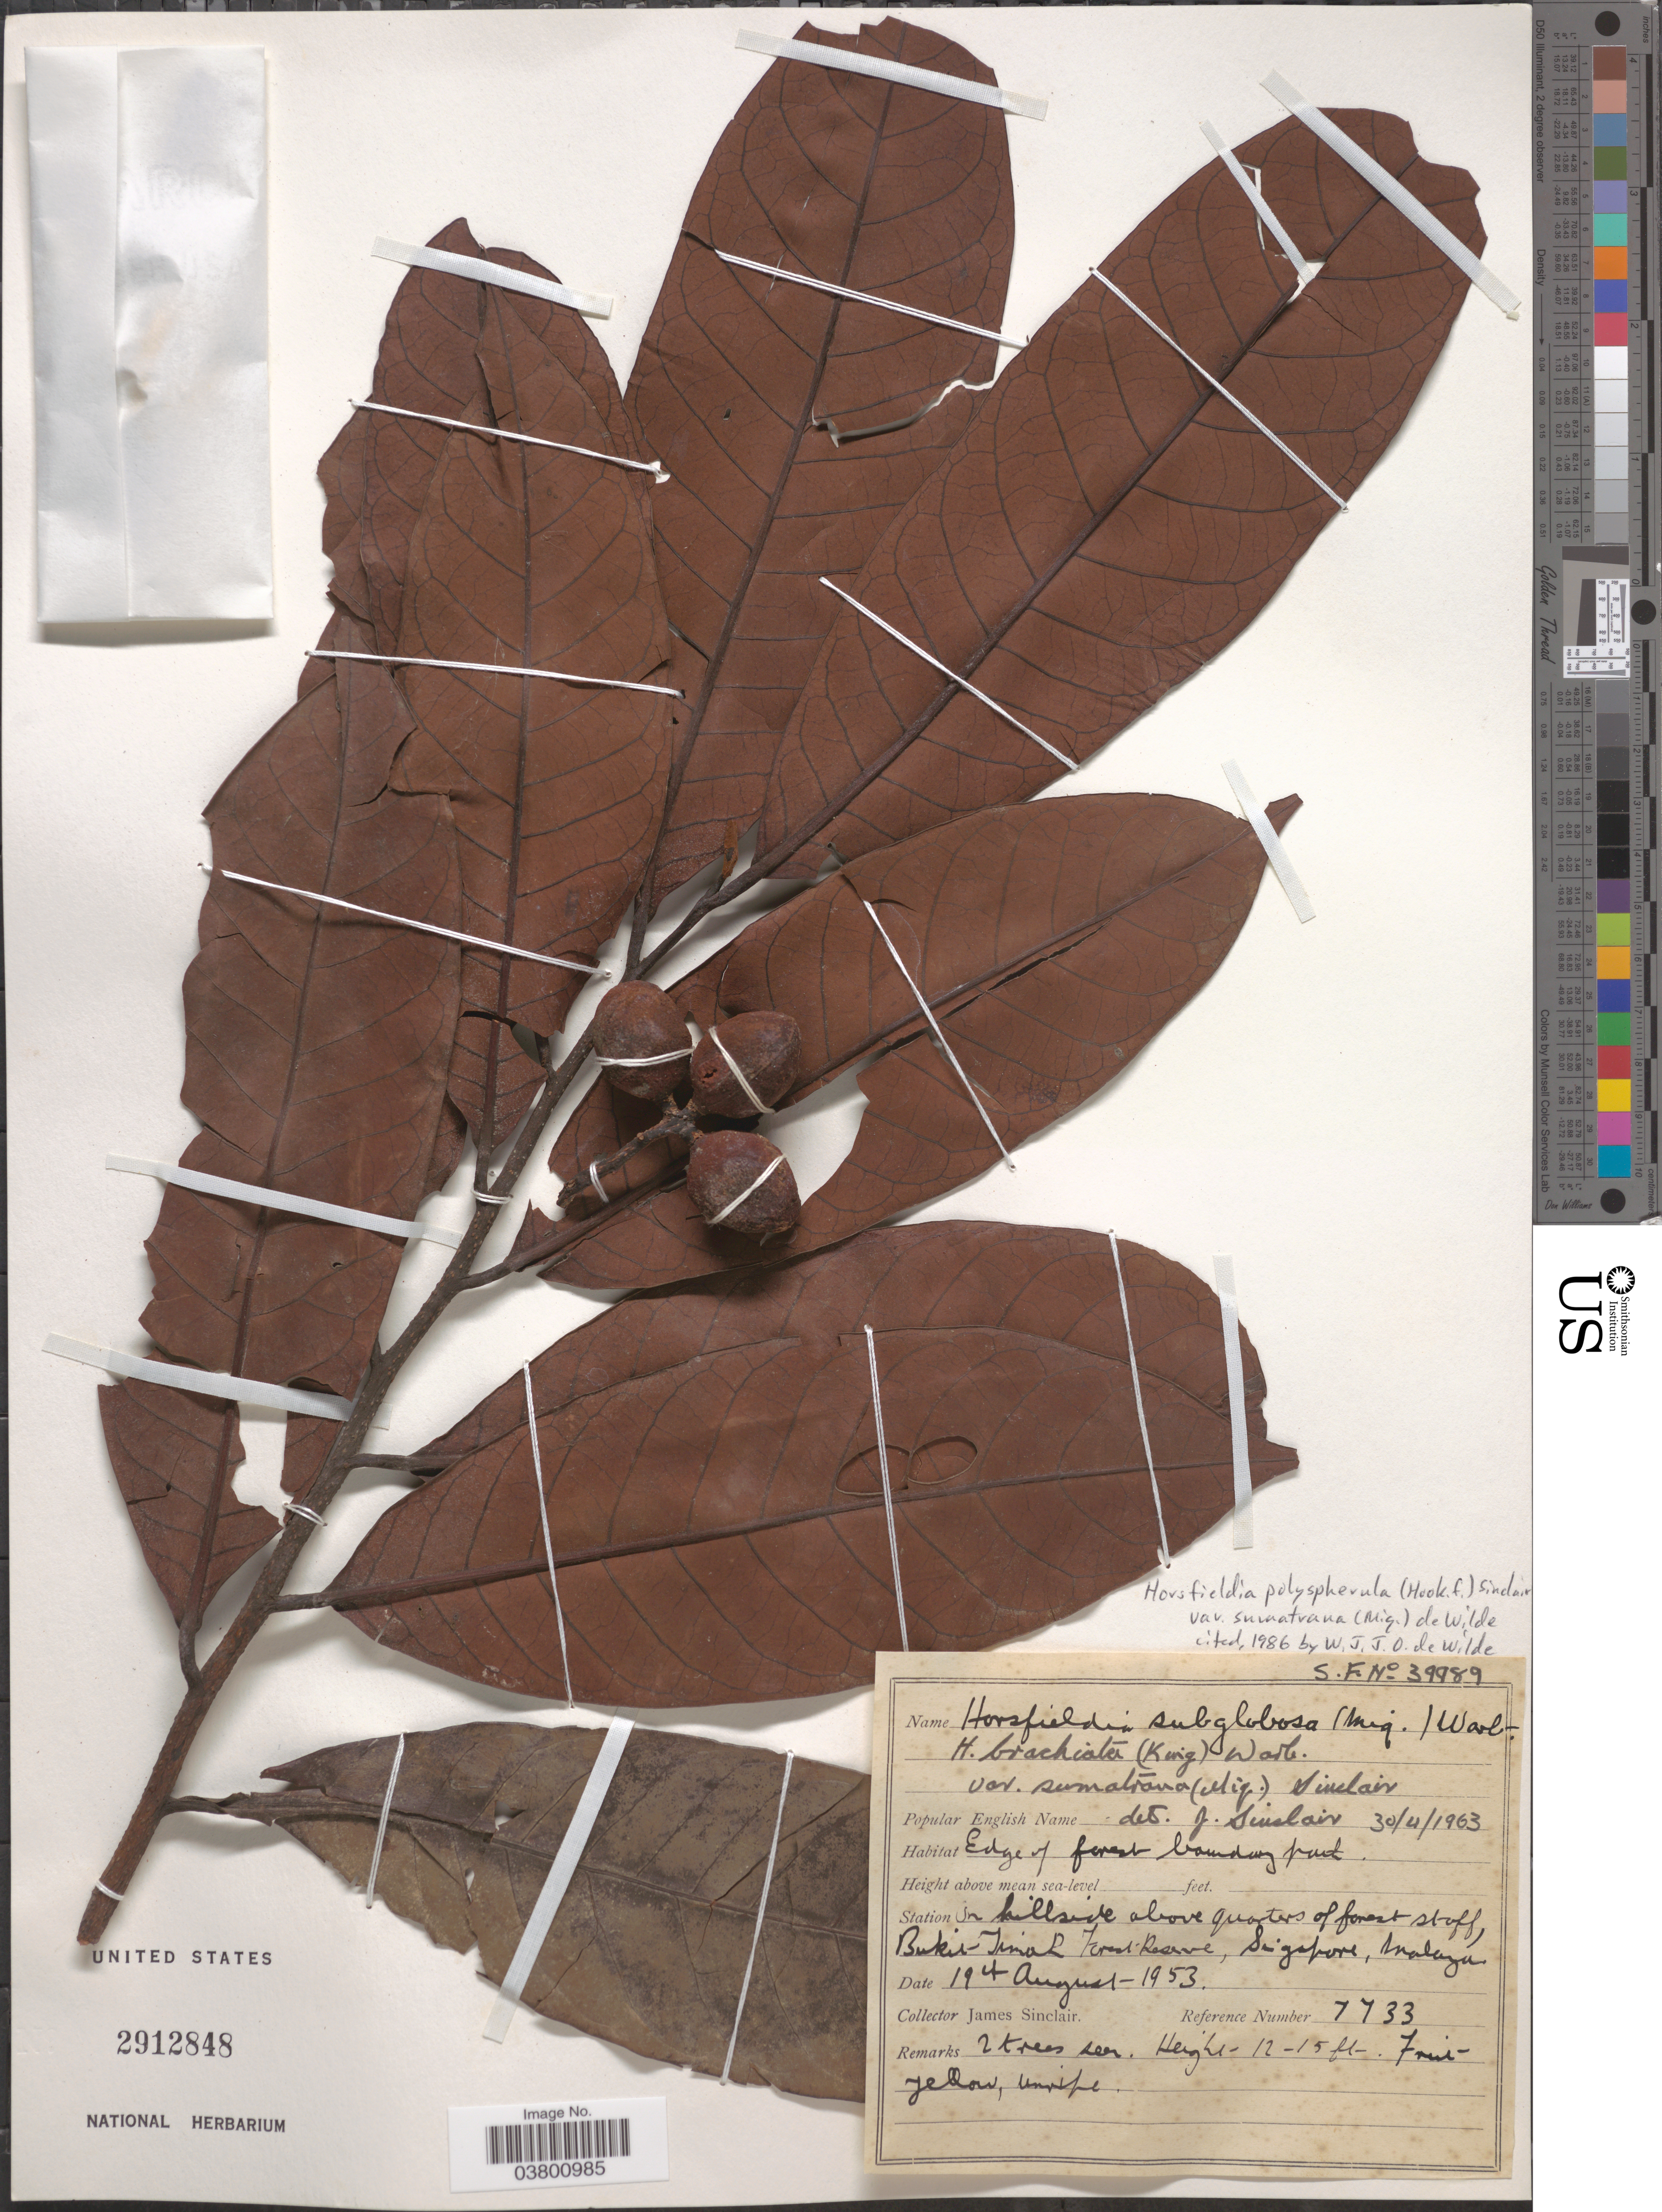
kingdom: Plantae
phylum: Tracheophyta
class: Magnoliopsida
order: Magnoliales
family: Myristicaceae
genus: Horsfieldia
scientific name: Horsfieldia polyspherula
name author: (Hook. f.) J. Sinclair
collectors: J. Sinclair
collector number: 7733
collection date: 1953-08-19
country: Singapore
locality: Station in hillside above quarters of forest staff, Bukit-Timah Forest Reserve, Singapore, Malaya.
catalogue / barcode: US 2912848